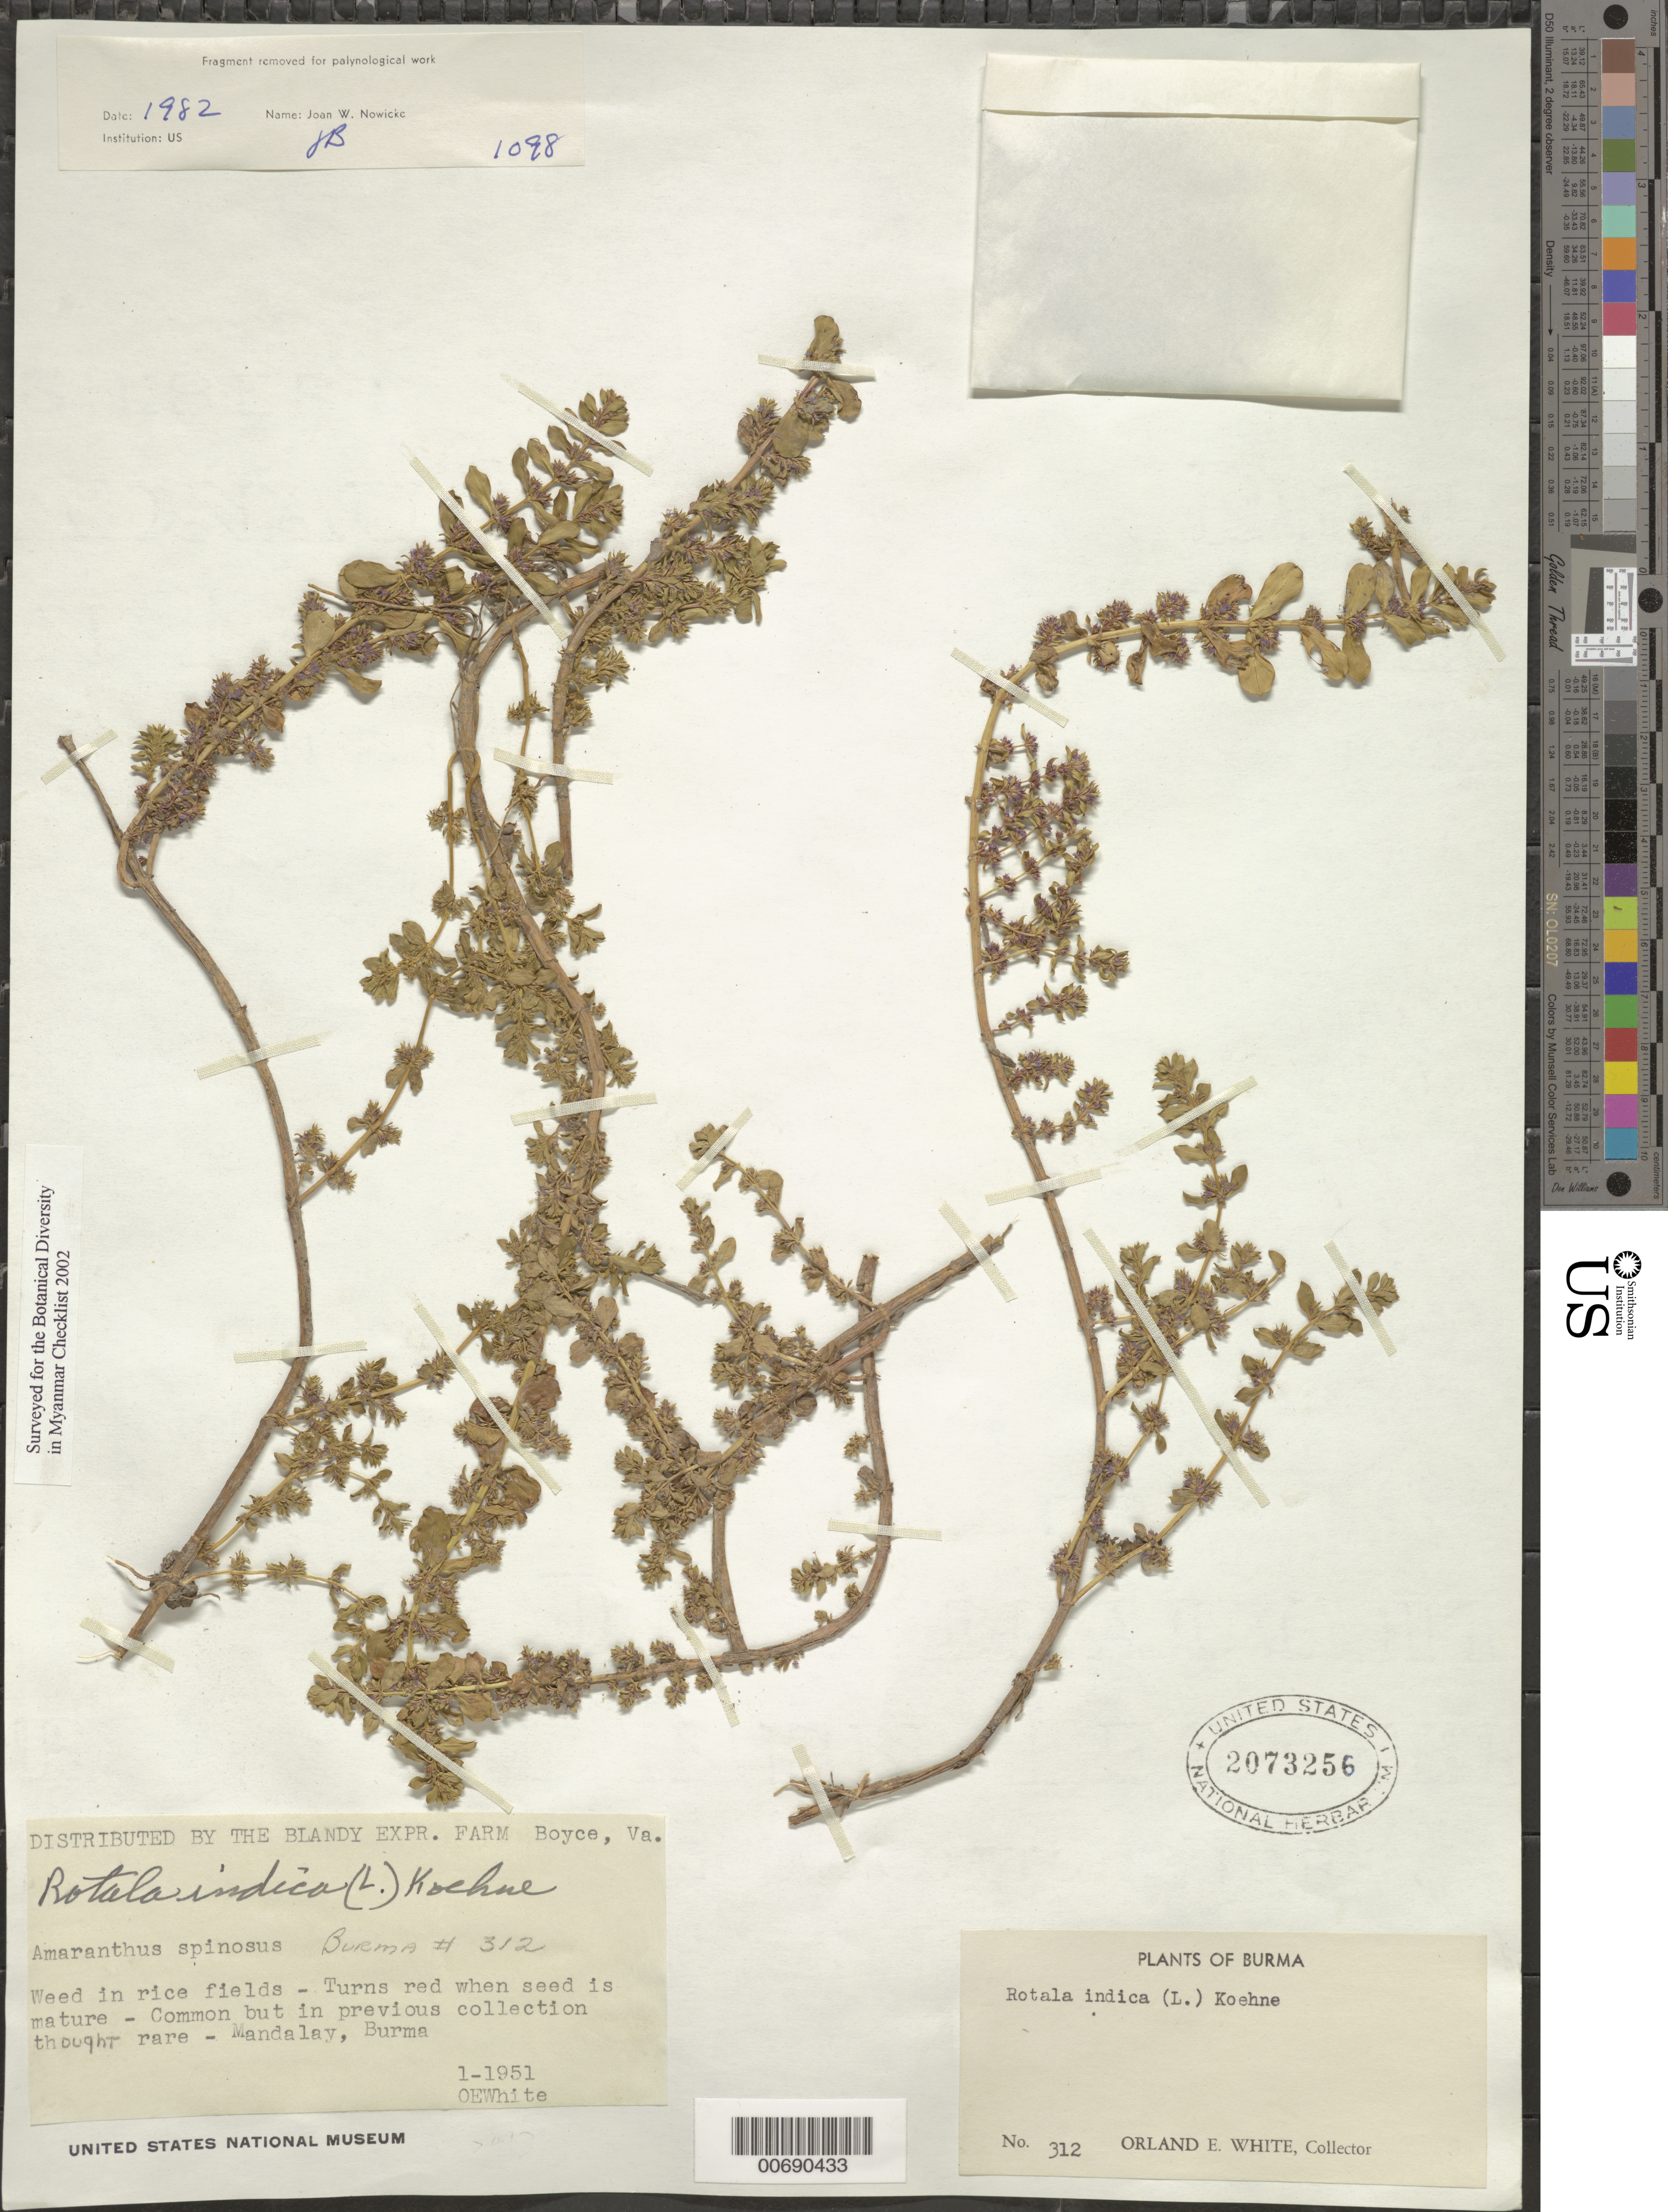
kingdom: Plantae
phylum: Tracheophyta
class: Magnoliopsida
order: Myrtales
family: Lythraceae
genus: Rotala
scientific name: Rotala indica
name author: (L.) Koehne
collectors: O. E. White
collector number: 312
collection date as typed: Jan 1951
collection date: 1951-01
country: Myanmar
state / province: Mandalay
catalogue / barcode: US 2073256